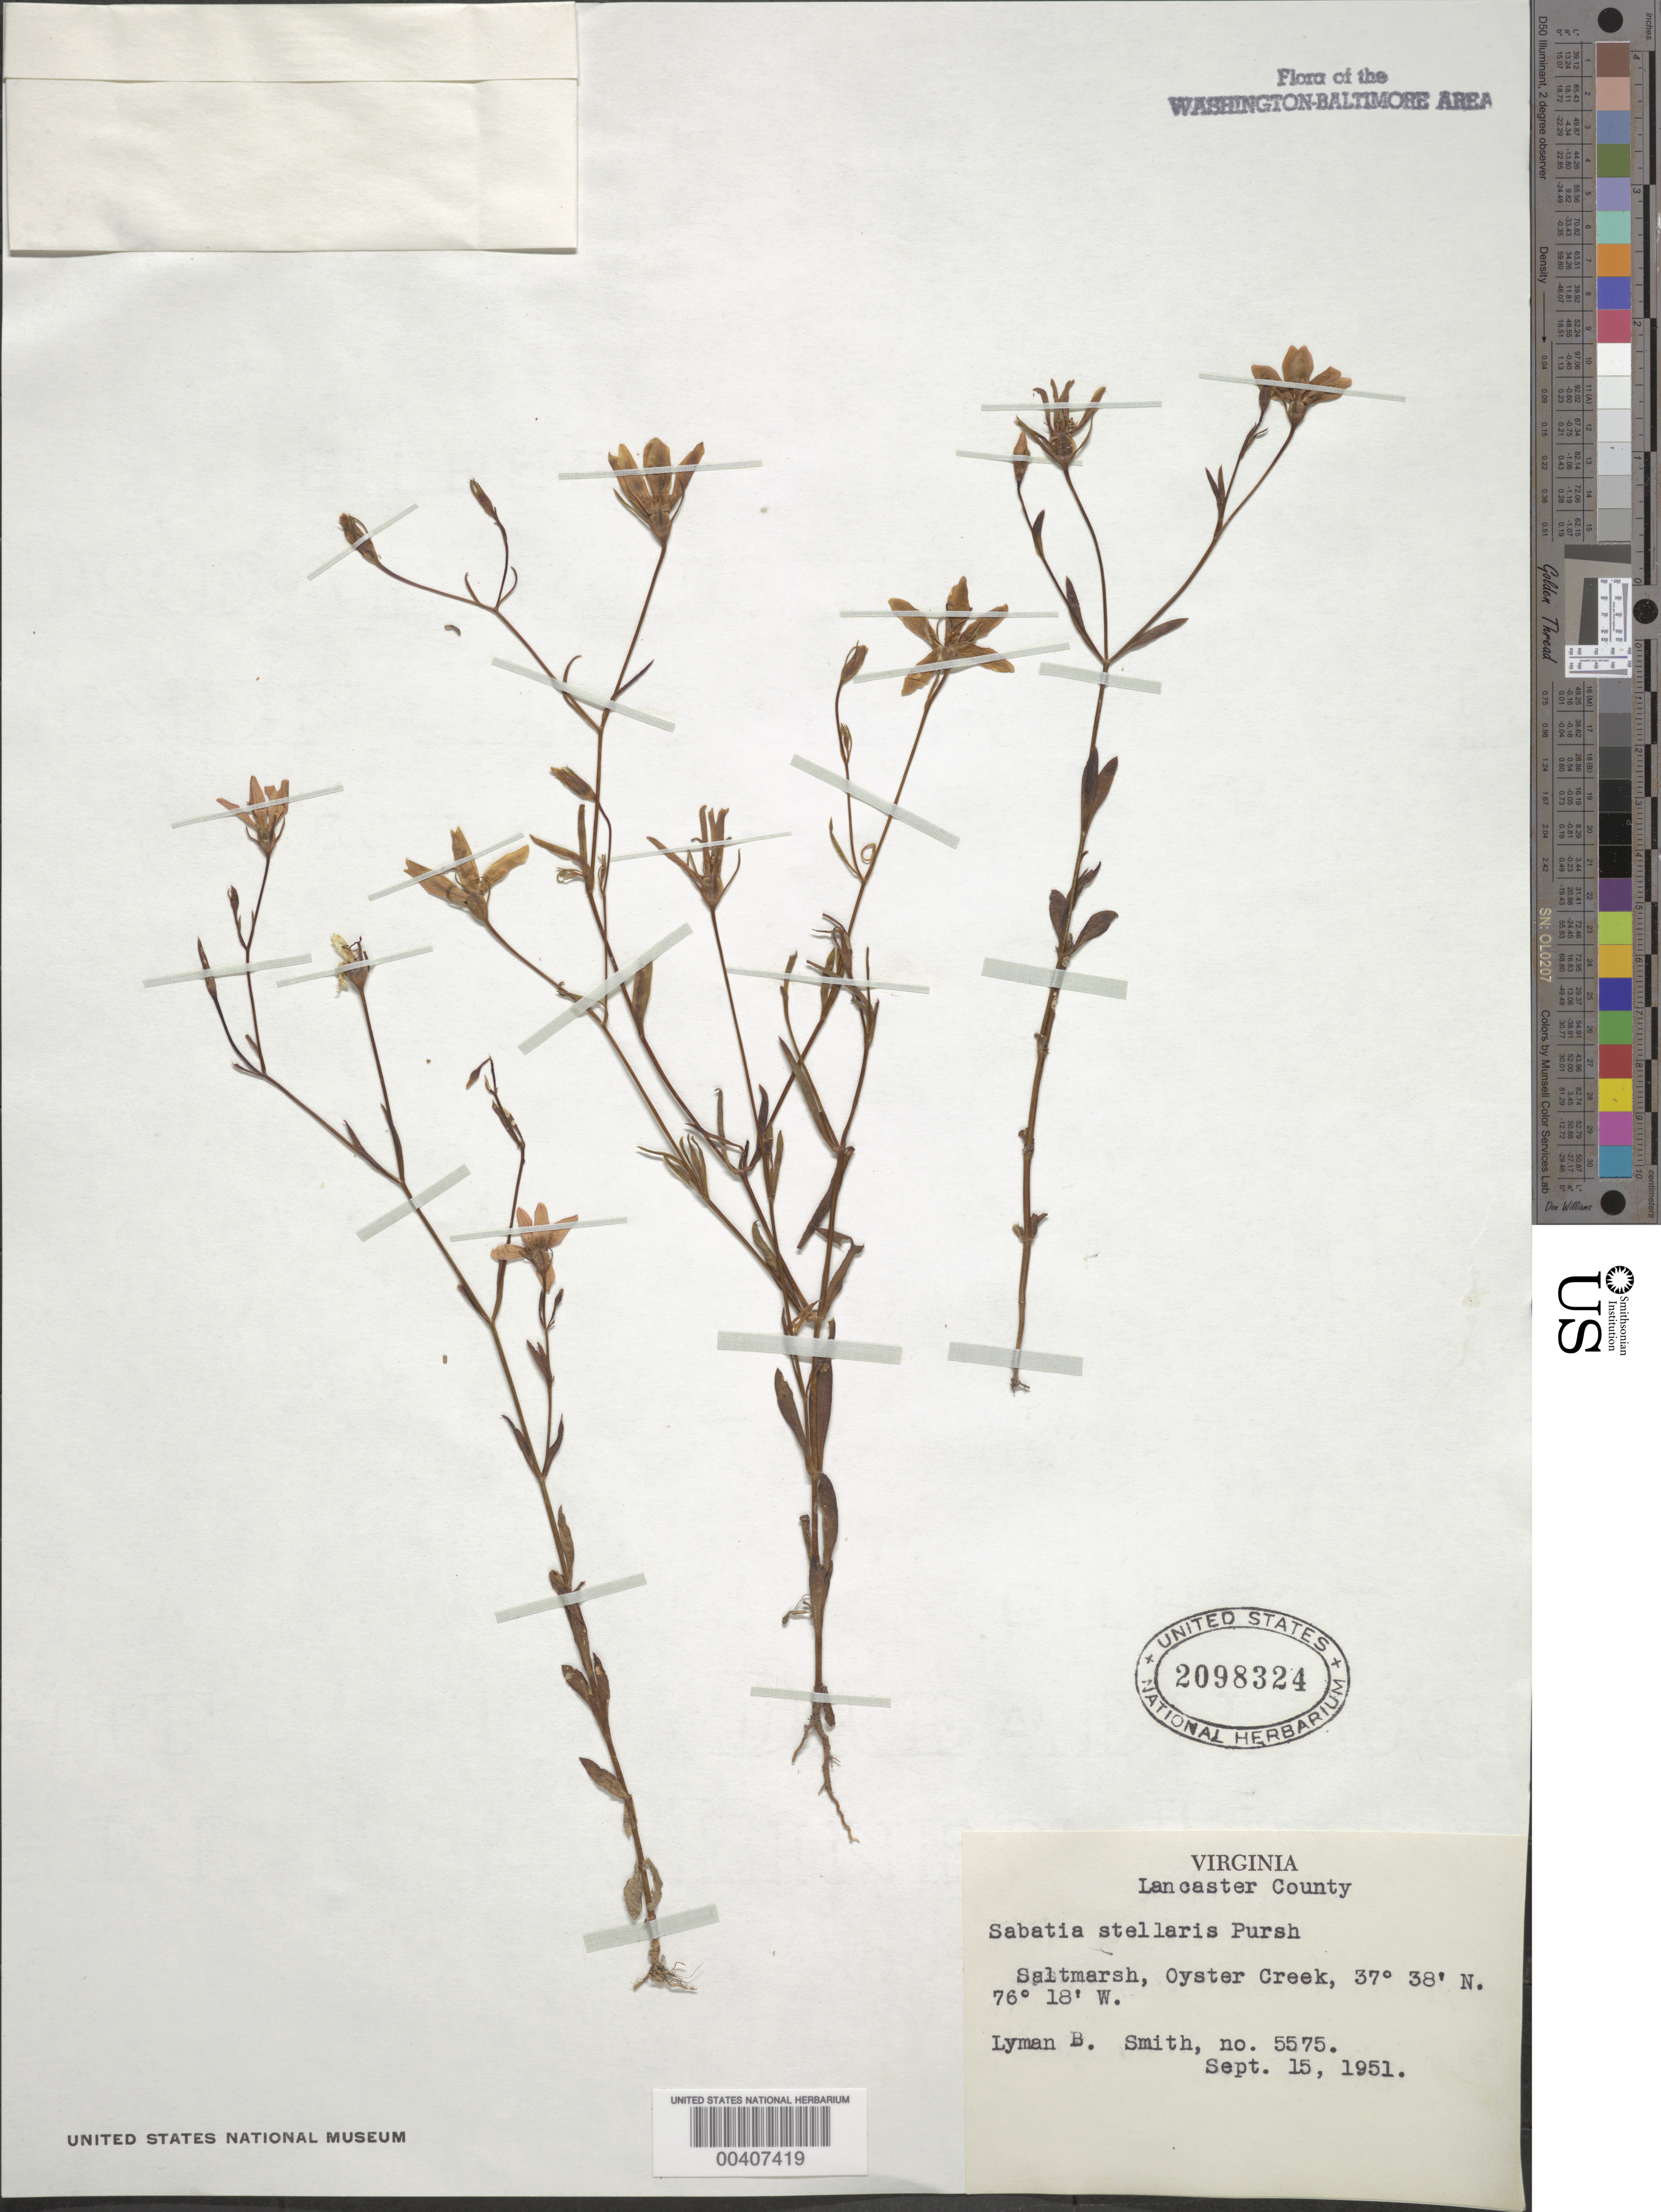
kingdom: Plantae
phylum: Tracheophyta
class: Magnoliopsida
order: Gentianales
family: Gentianaceae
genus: Sabatia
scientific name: Sabatia stellaris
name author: Pursh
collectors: L. Smith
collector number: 5575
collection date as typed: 15 Sep 1951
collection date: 1951-09-15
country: United States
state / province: Virginia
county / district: Lancaster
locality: Oyster Creek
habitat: Saltmarsh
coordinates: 37 38 N, 76 18 W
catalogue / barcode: US 2098324